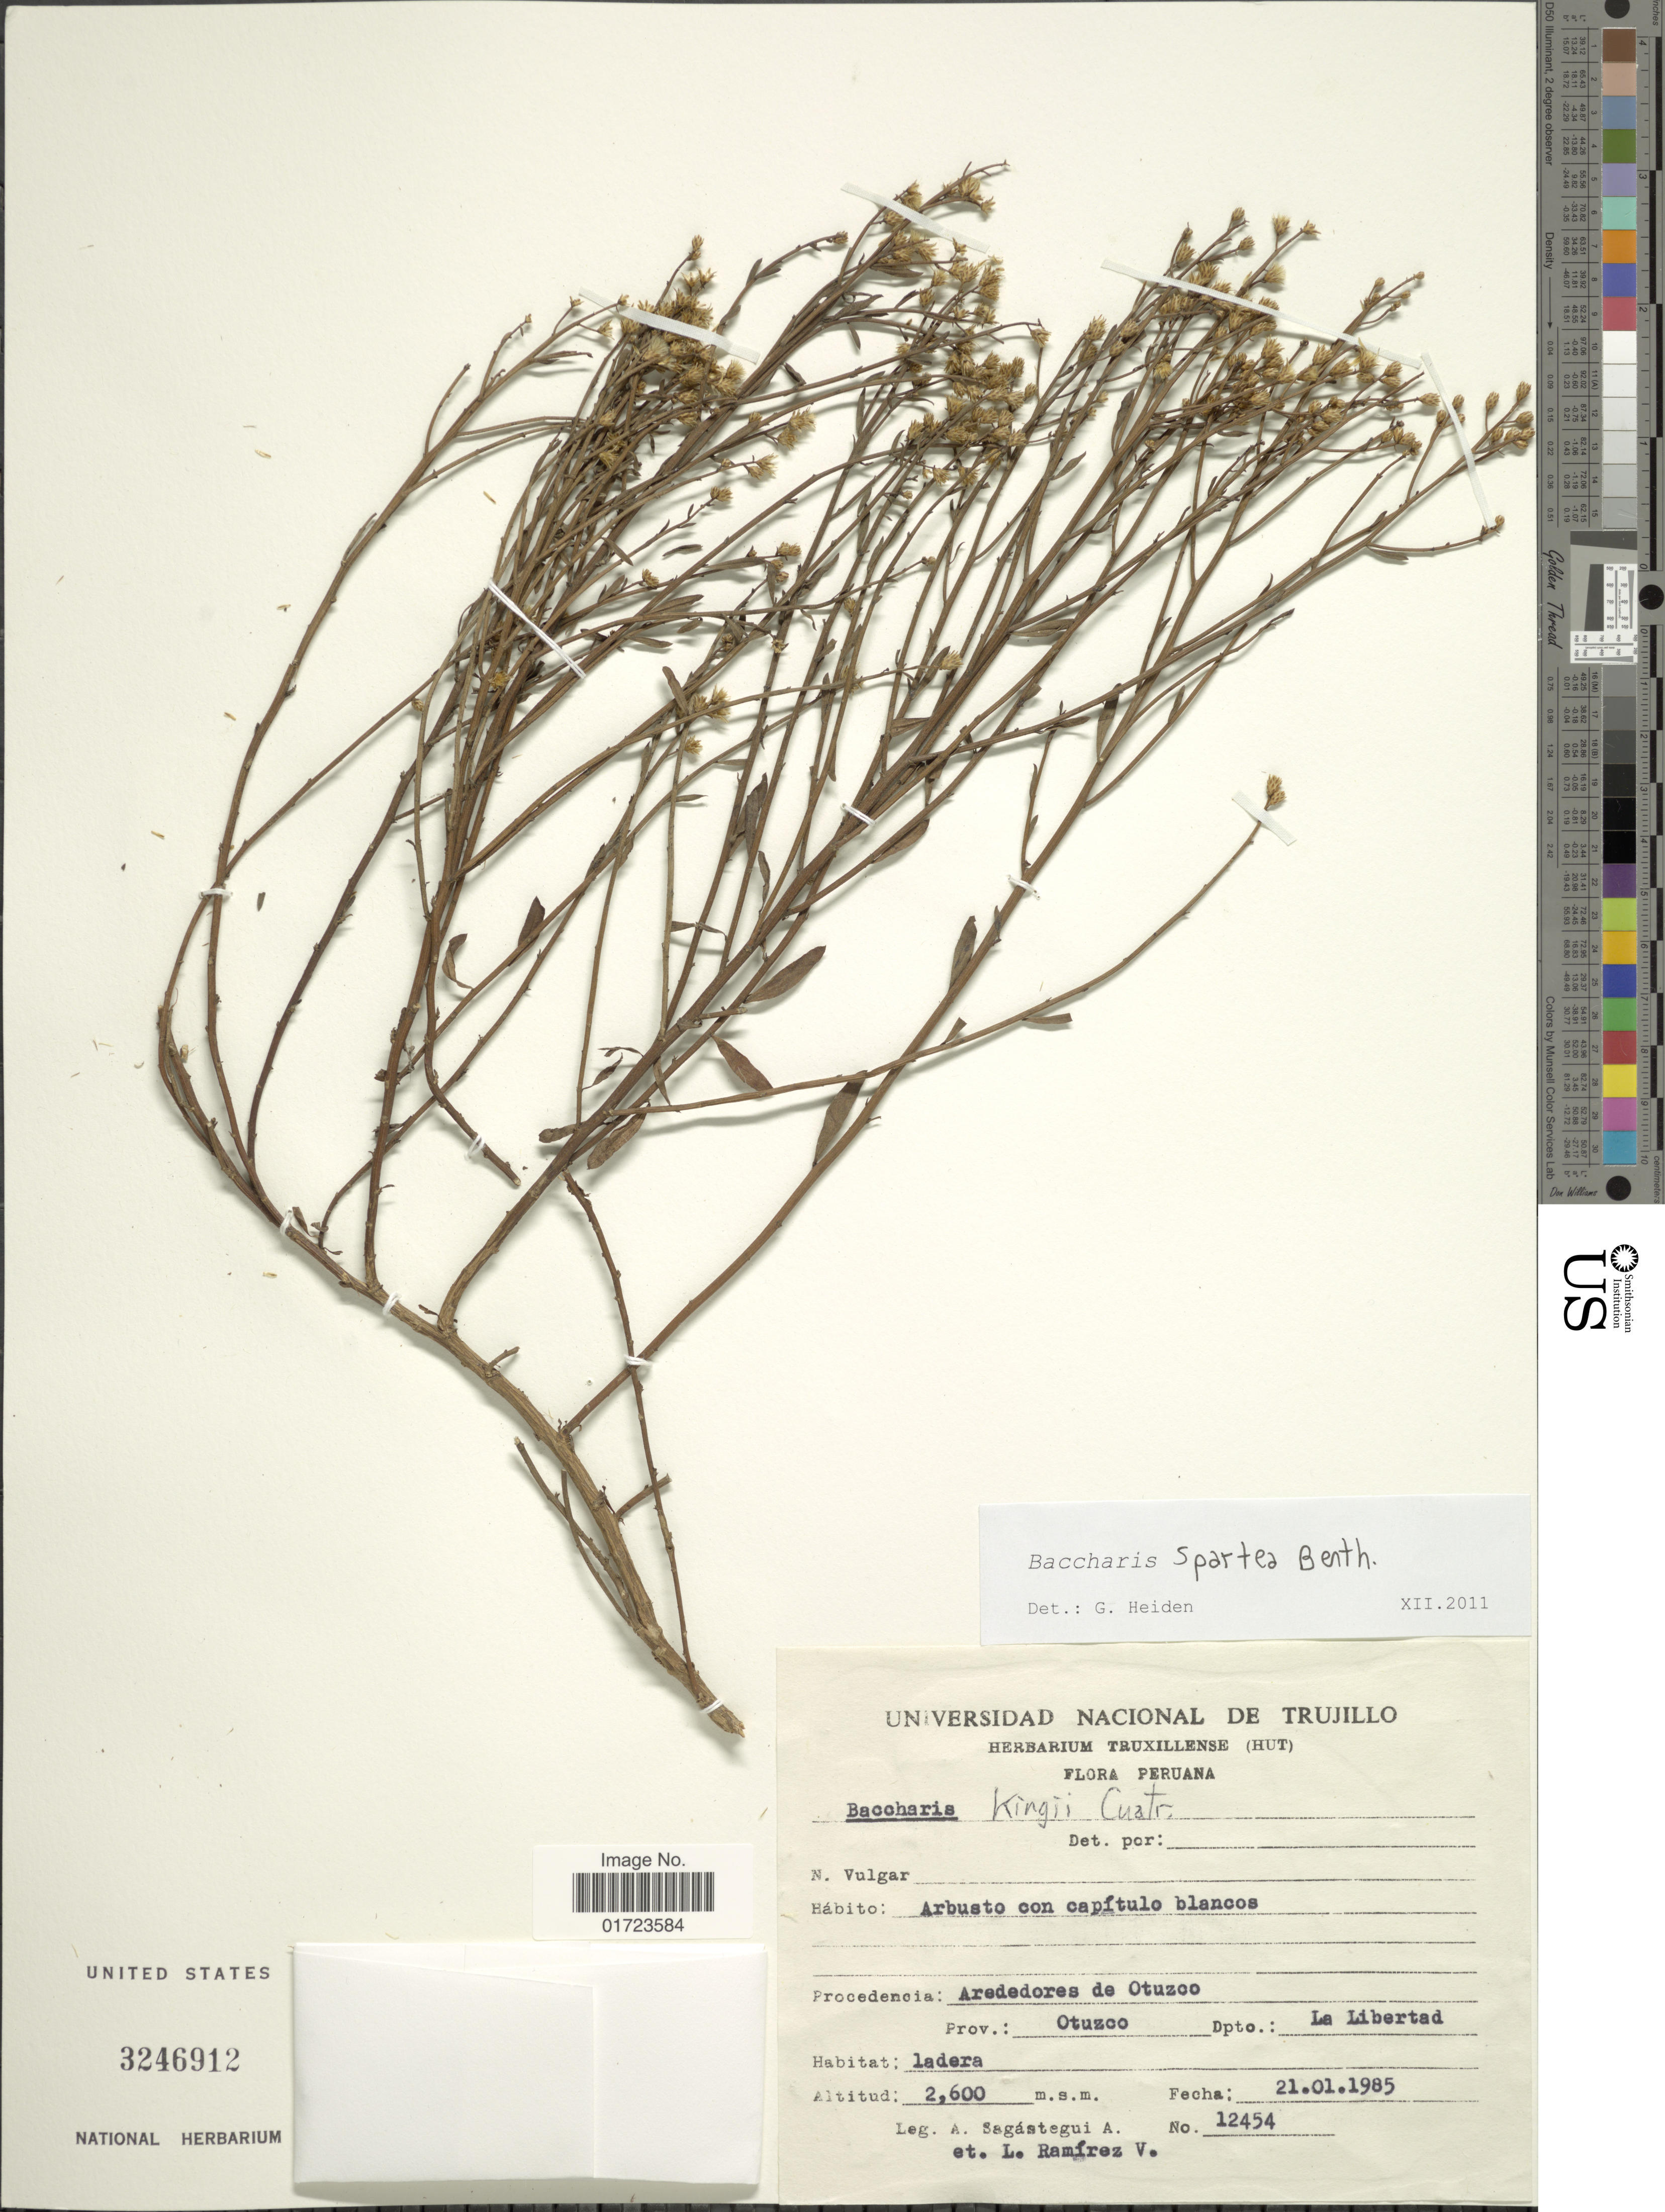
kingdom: Plantae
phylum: Tracheophyta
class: Magnoliopsida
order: Asterales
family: Asteraceae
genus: Baccharis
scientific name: Baccharis spartea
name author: Benth.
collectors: A. Sagástegui A. & L. Ramirez V.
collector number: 12454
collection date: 1985-01-21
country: Peru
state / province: La Libertad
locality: Arededores de Otuzco, Prov. Otuzco, Dpto.: La Libertad.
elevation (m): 2600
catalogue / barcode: US 3246912